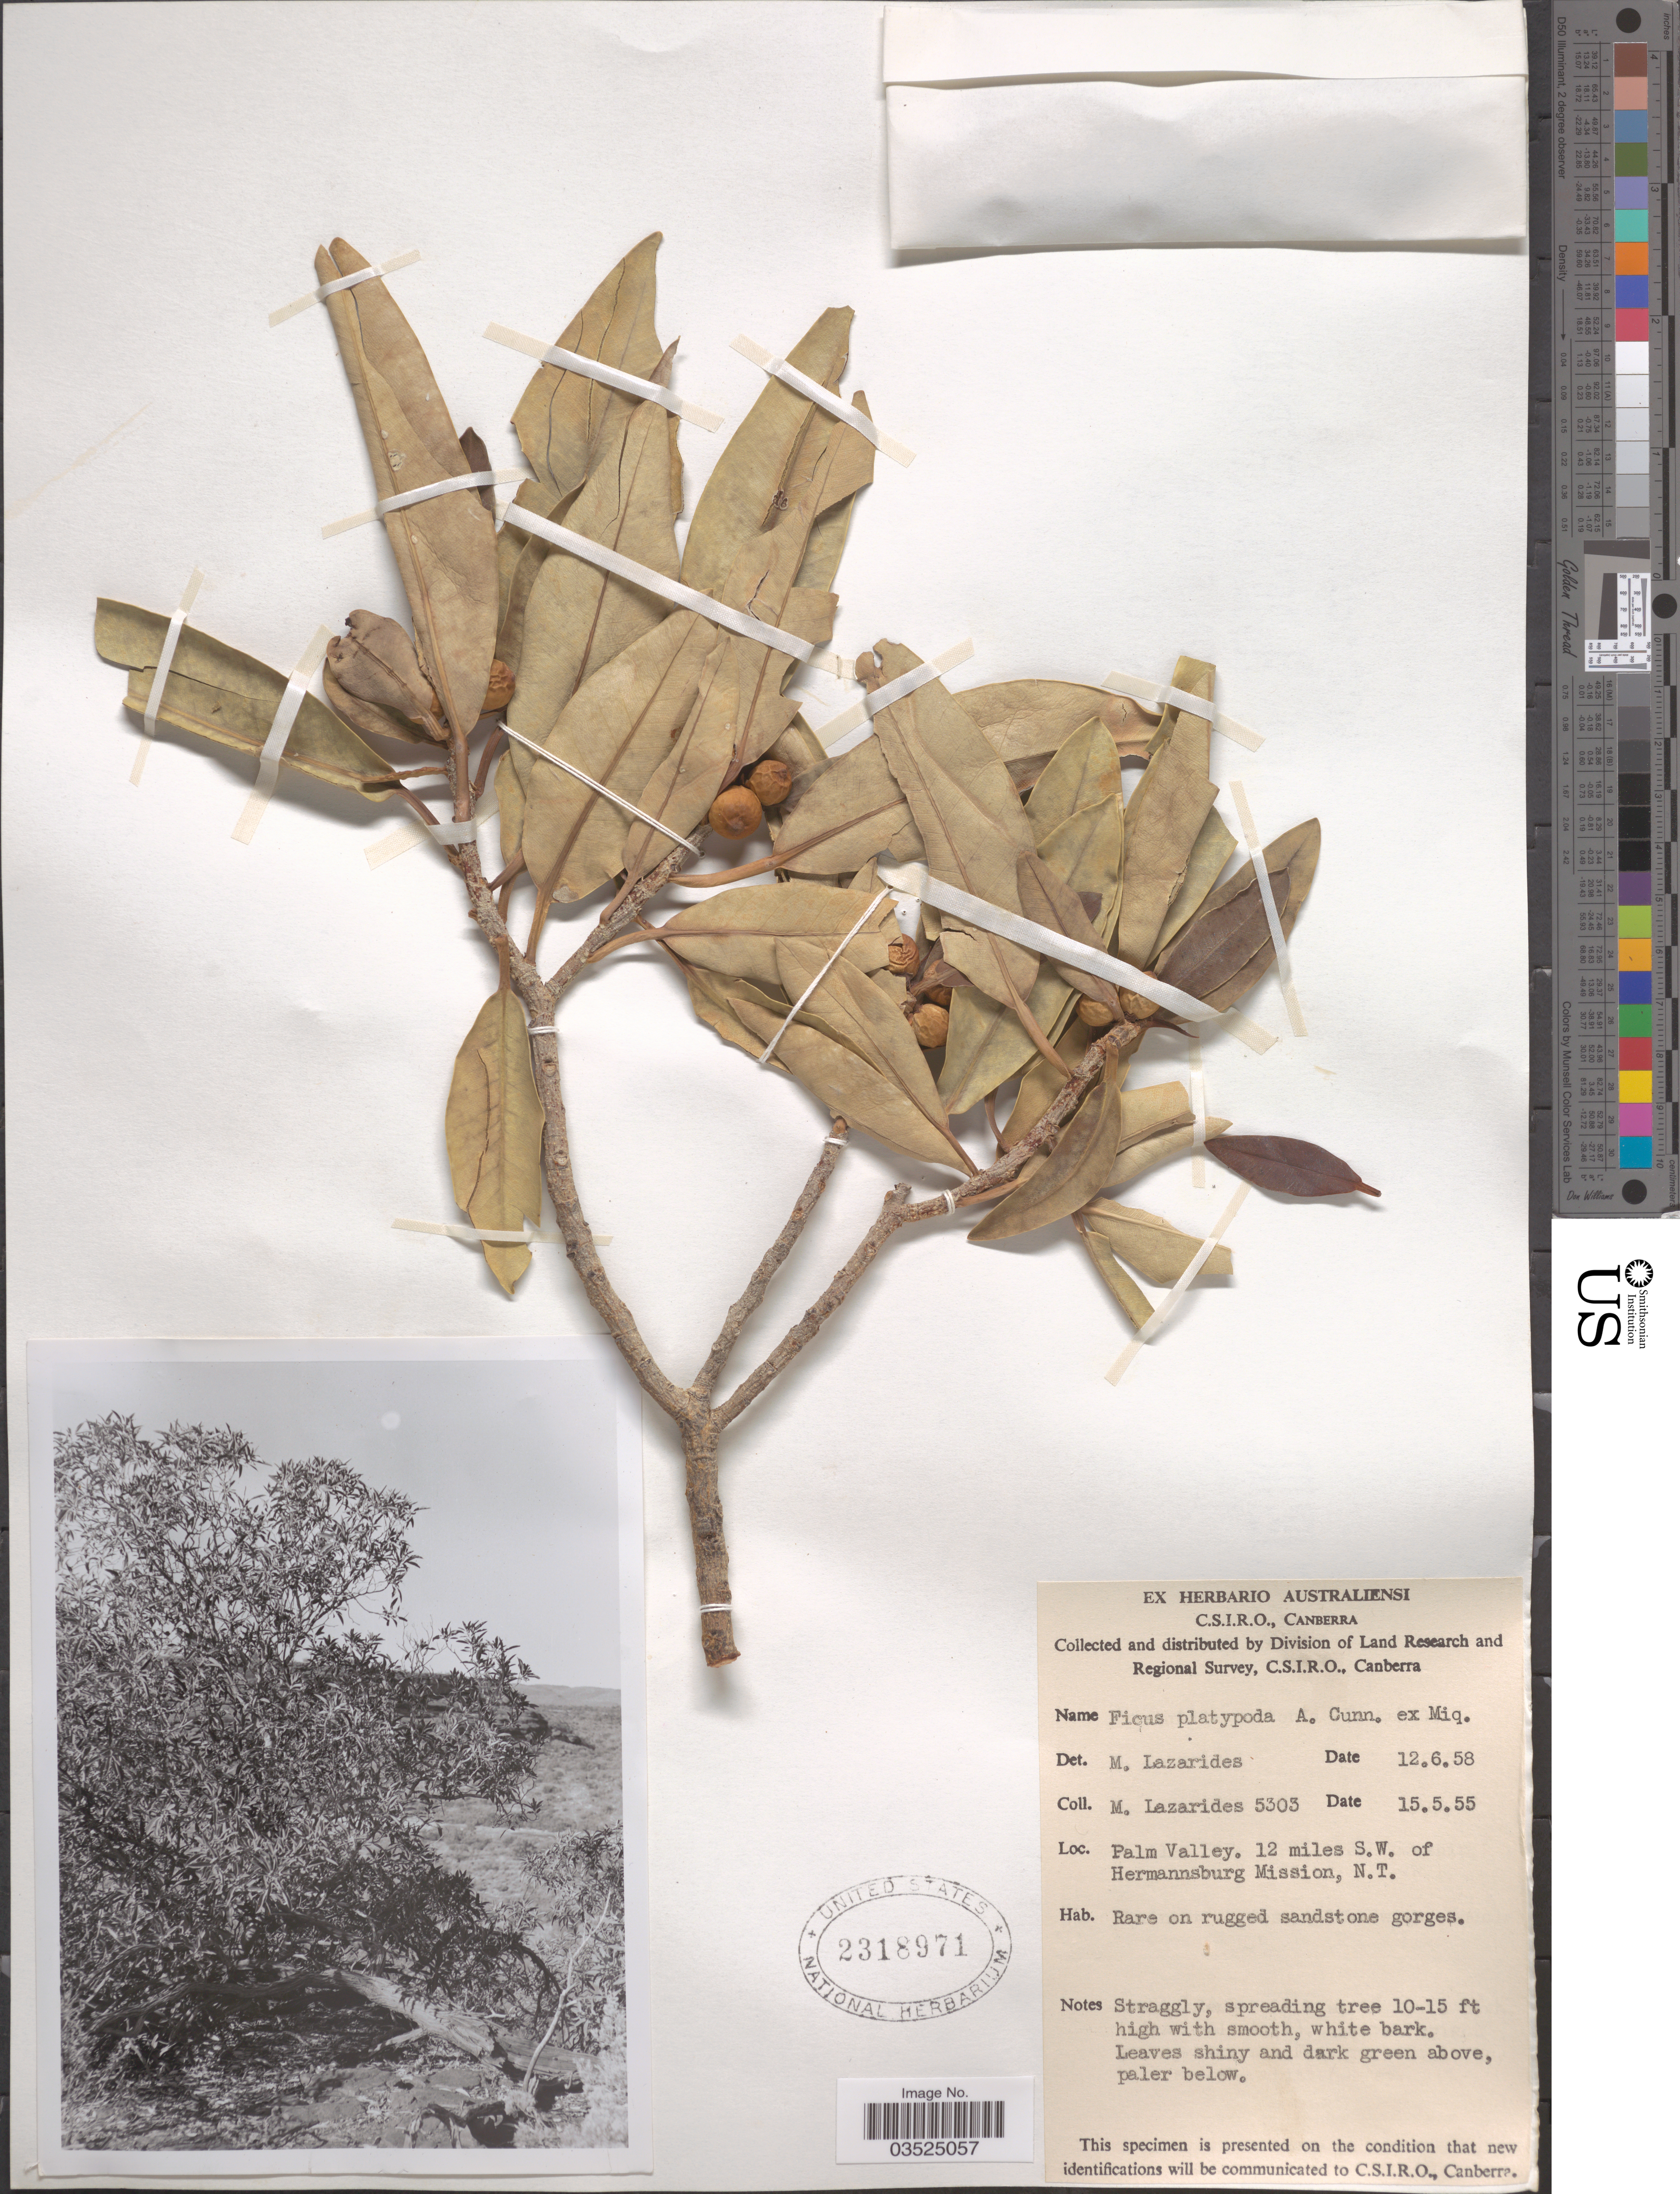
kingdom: Plantae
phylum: Tracheophyta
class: Magnoliopsida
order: Rosales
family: Moraceae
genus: Ficus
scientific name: Ficus brachypoda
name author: (Miq.) Miq.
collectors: M. Lazarides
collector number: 5303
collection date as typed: Transcribed d/m/y: 15/5/55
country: Australia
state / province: Northern Territory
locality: Palm Valley. 12 miles S.W. of Hermannsburg Mission, N.T.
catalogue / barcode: US 2318971